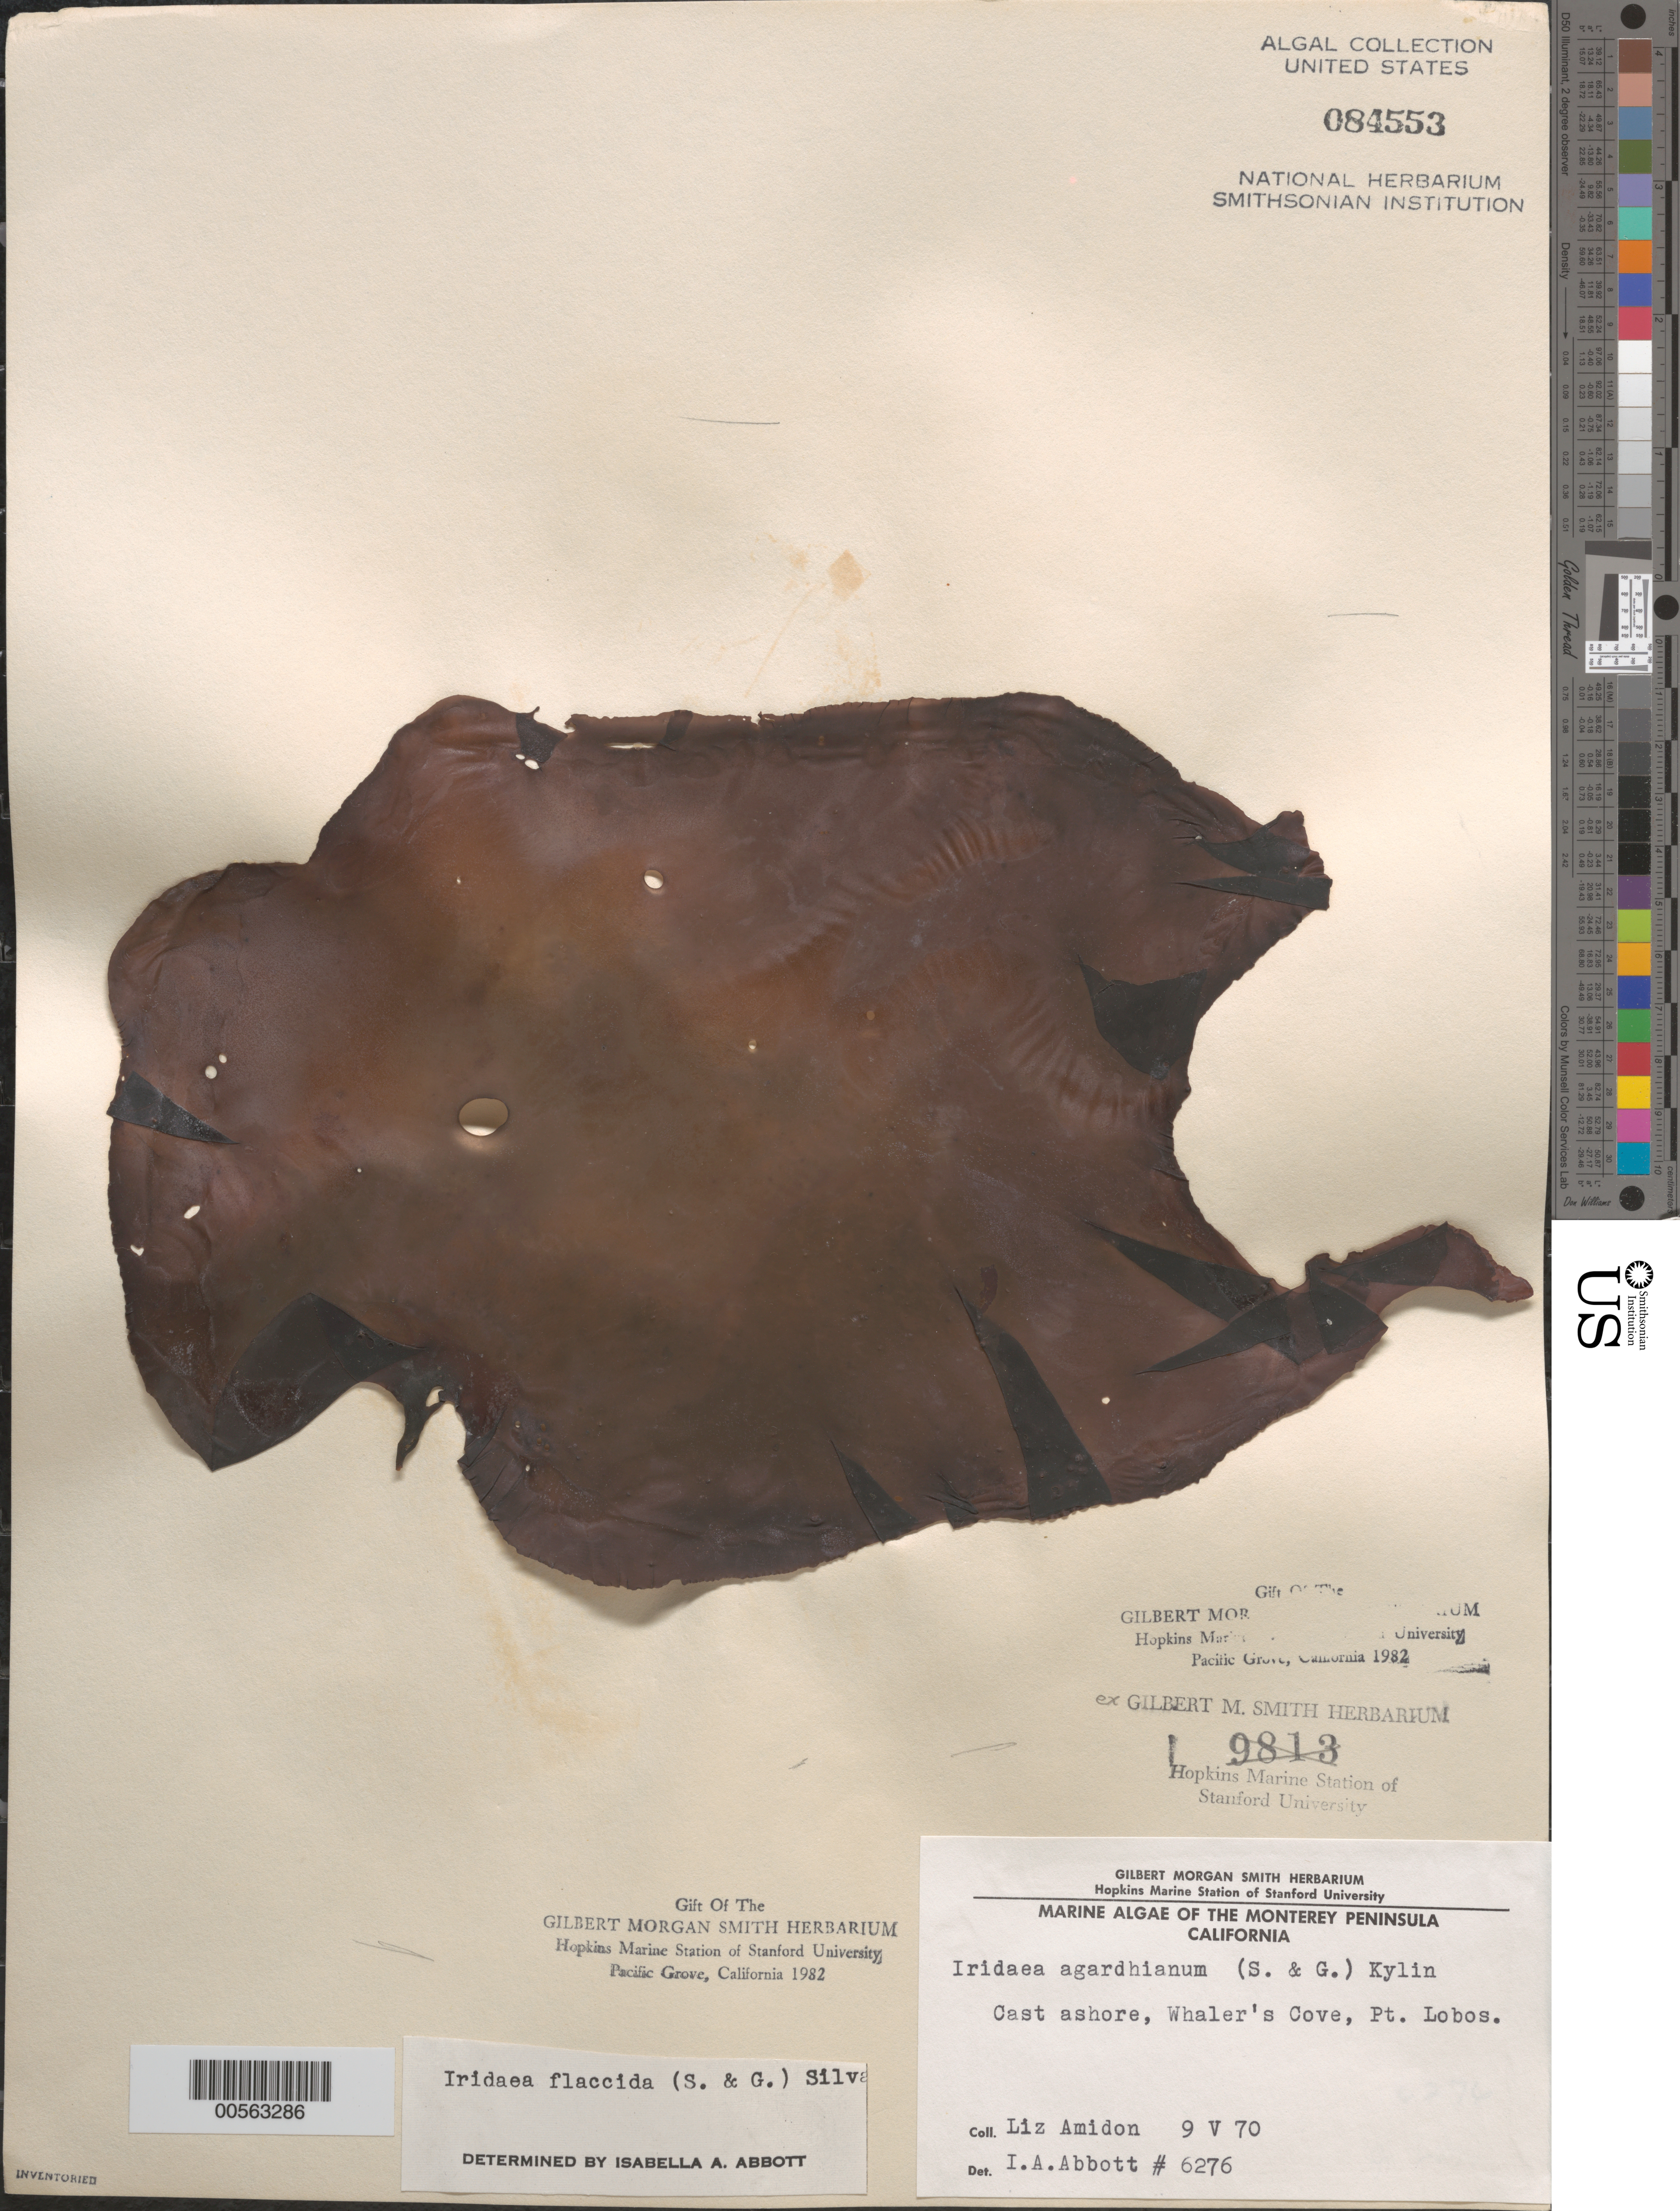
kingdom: Plantae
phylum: Rhodophyta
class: Florideophyceae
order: Gigartinales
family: Gigartinaceae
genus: Mazzaella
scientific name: Mazzaella flaccida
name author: (Setchell & N.L. Gardner) Fredericq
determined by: Algae name updating Project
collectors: E. Amidon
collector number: IAA 6276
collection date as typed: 09 May 1970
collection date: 1970-05-09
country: United States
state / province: California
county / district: Monterey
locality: Whaler's Cove, Point Lobos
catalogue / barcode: US 84553